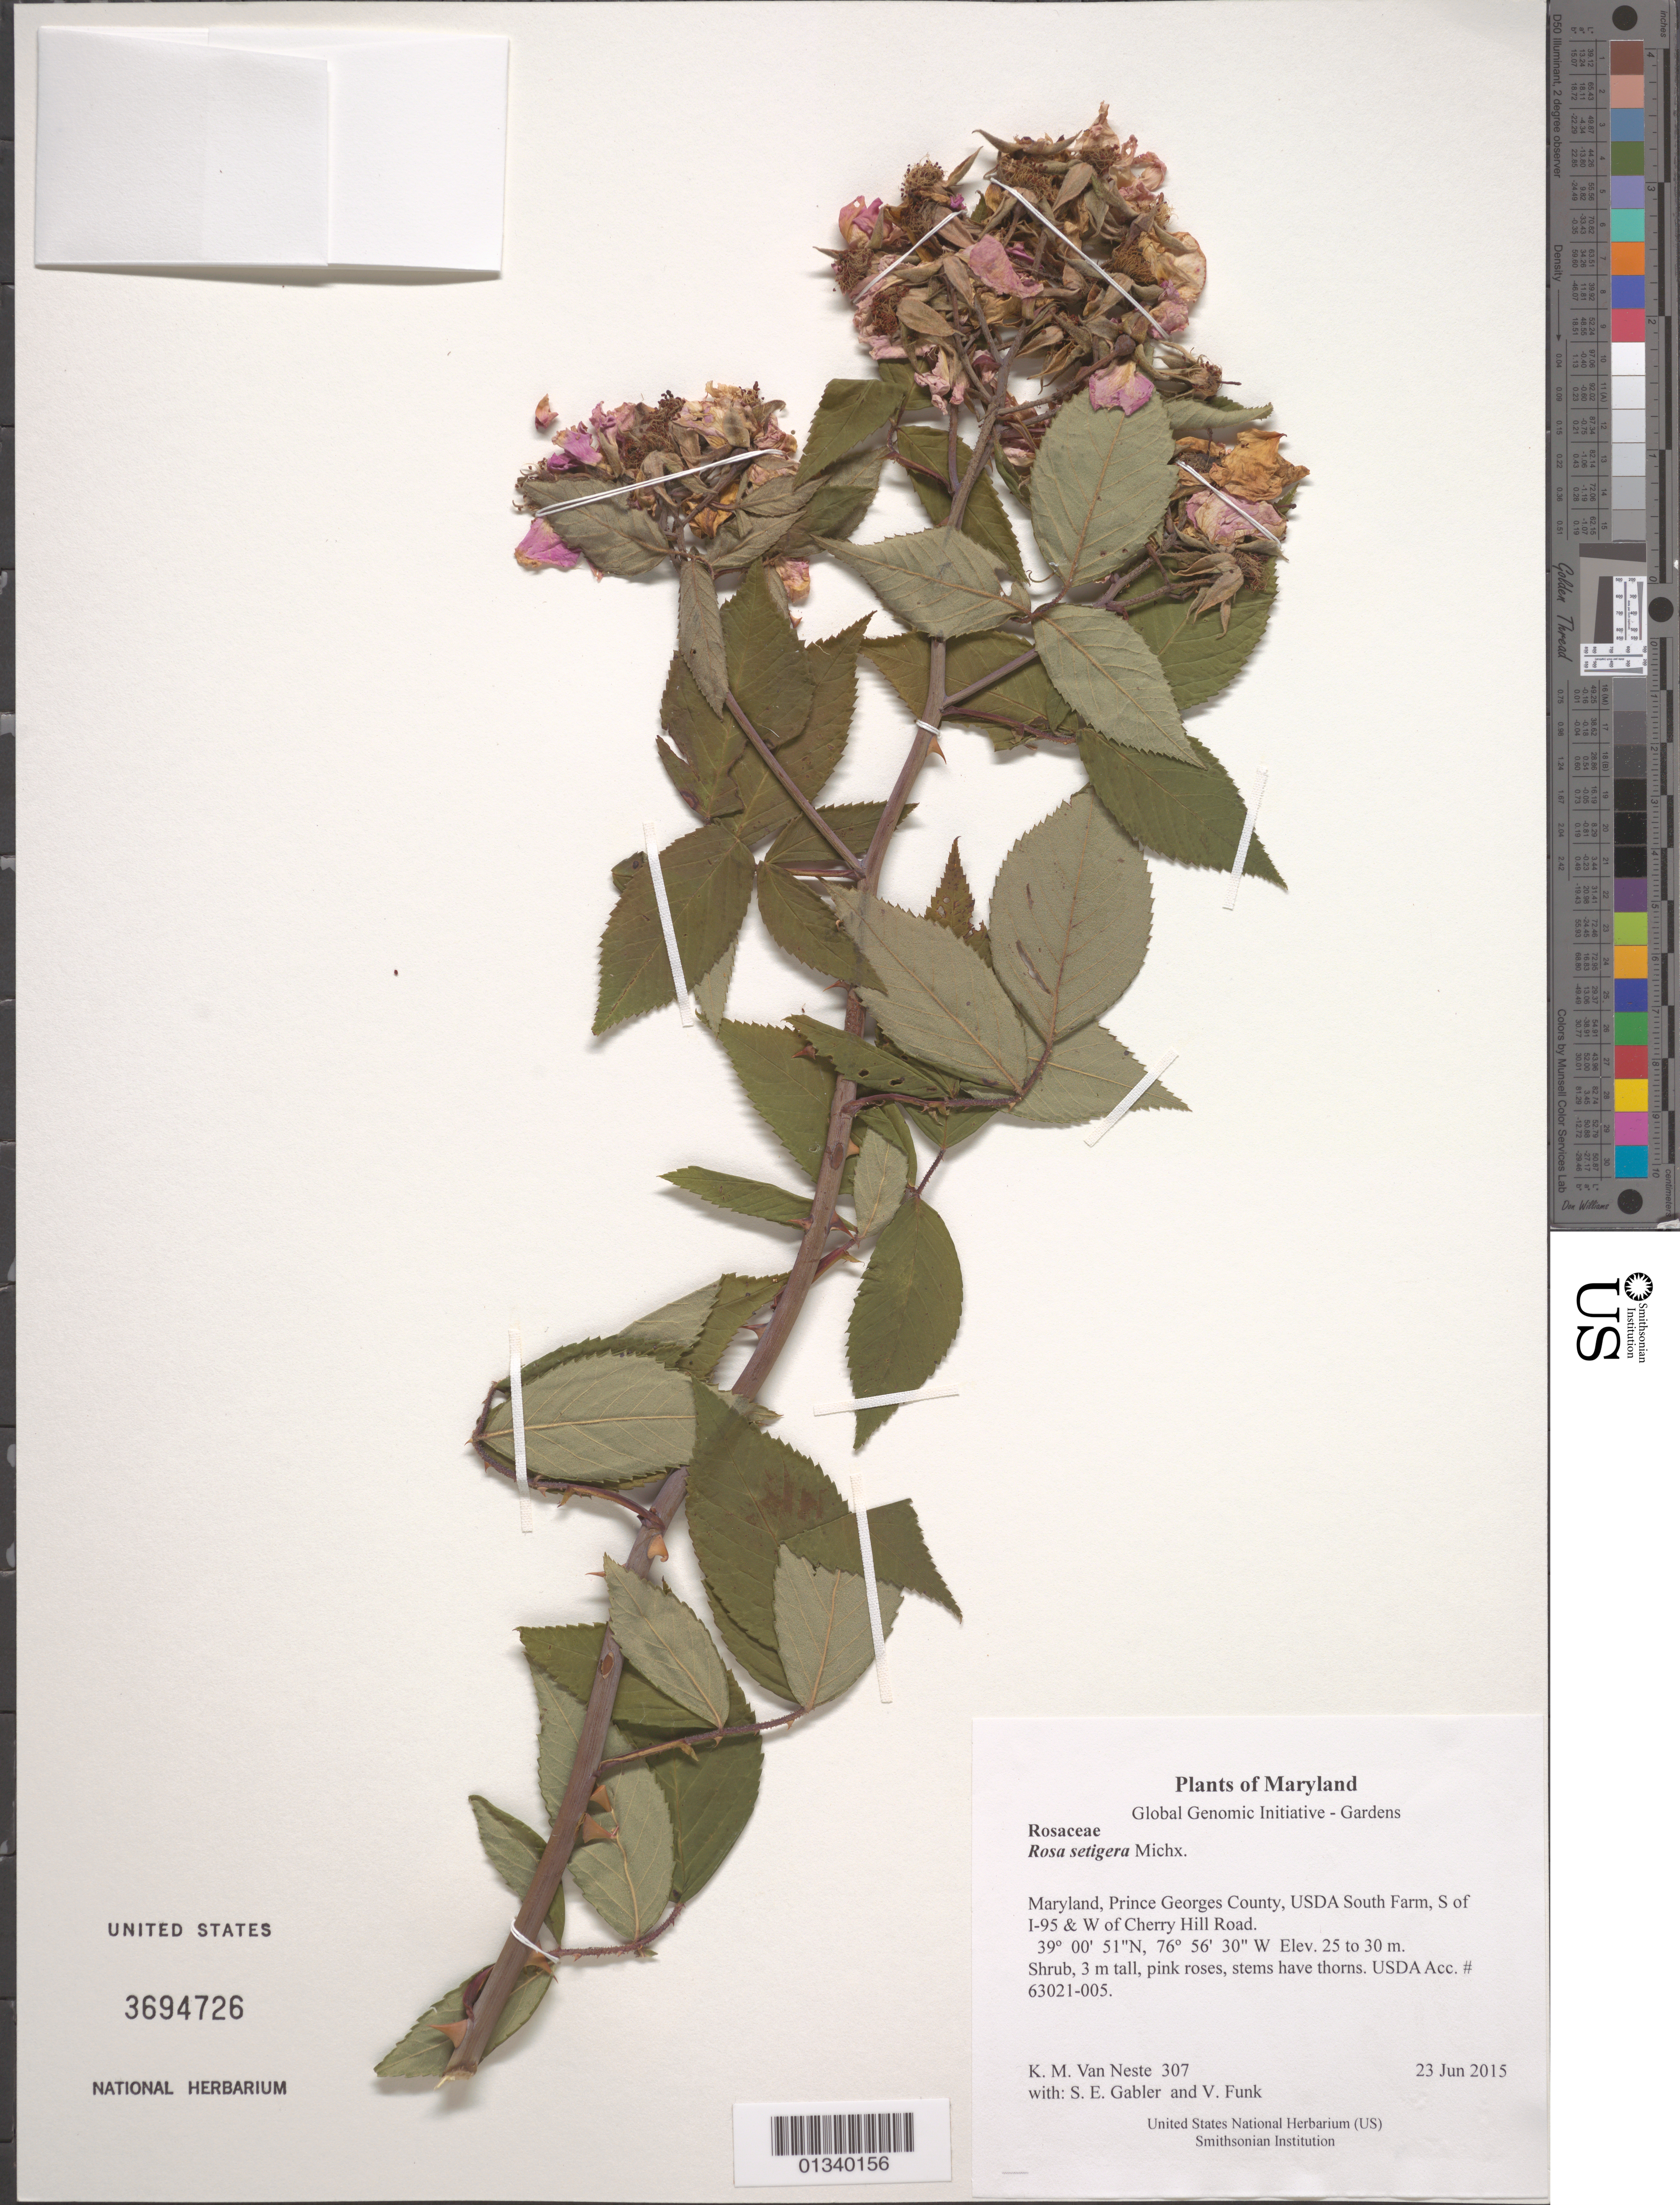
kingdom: Plantae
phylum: Tracheophyta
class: Magnoliopsida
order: Rosales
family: Rosaceae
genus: Rosa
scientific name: Rosa setigera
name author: Michx.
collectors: K. M. Van Neste, S. E. Gabler & V. Funk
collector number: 307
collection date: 2015-06-23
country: United States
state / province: Maryland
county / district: Prince George's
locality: USDA South Farm, S of I-95 & W of Cherry Hill Road.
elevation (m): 25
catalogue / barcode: US 3694726